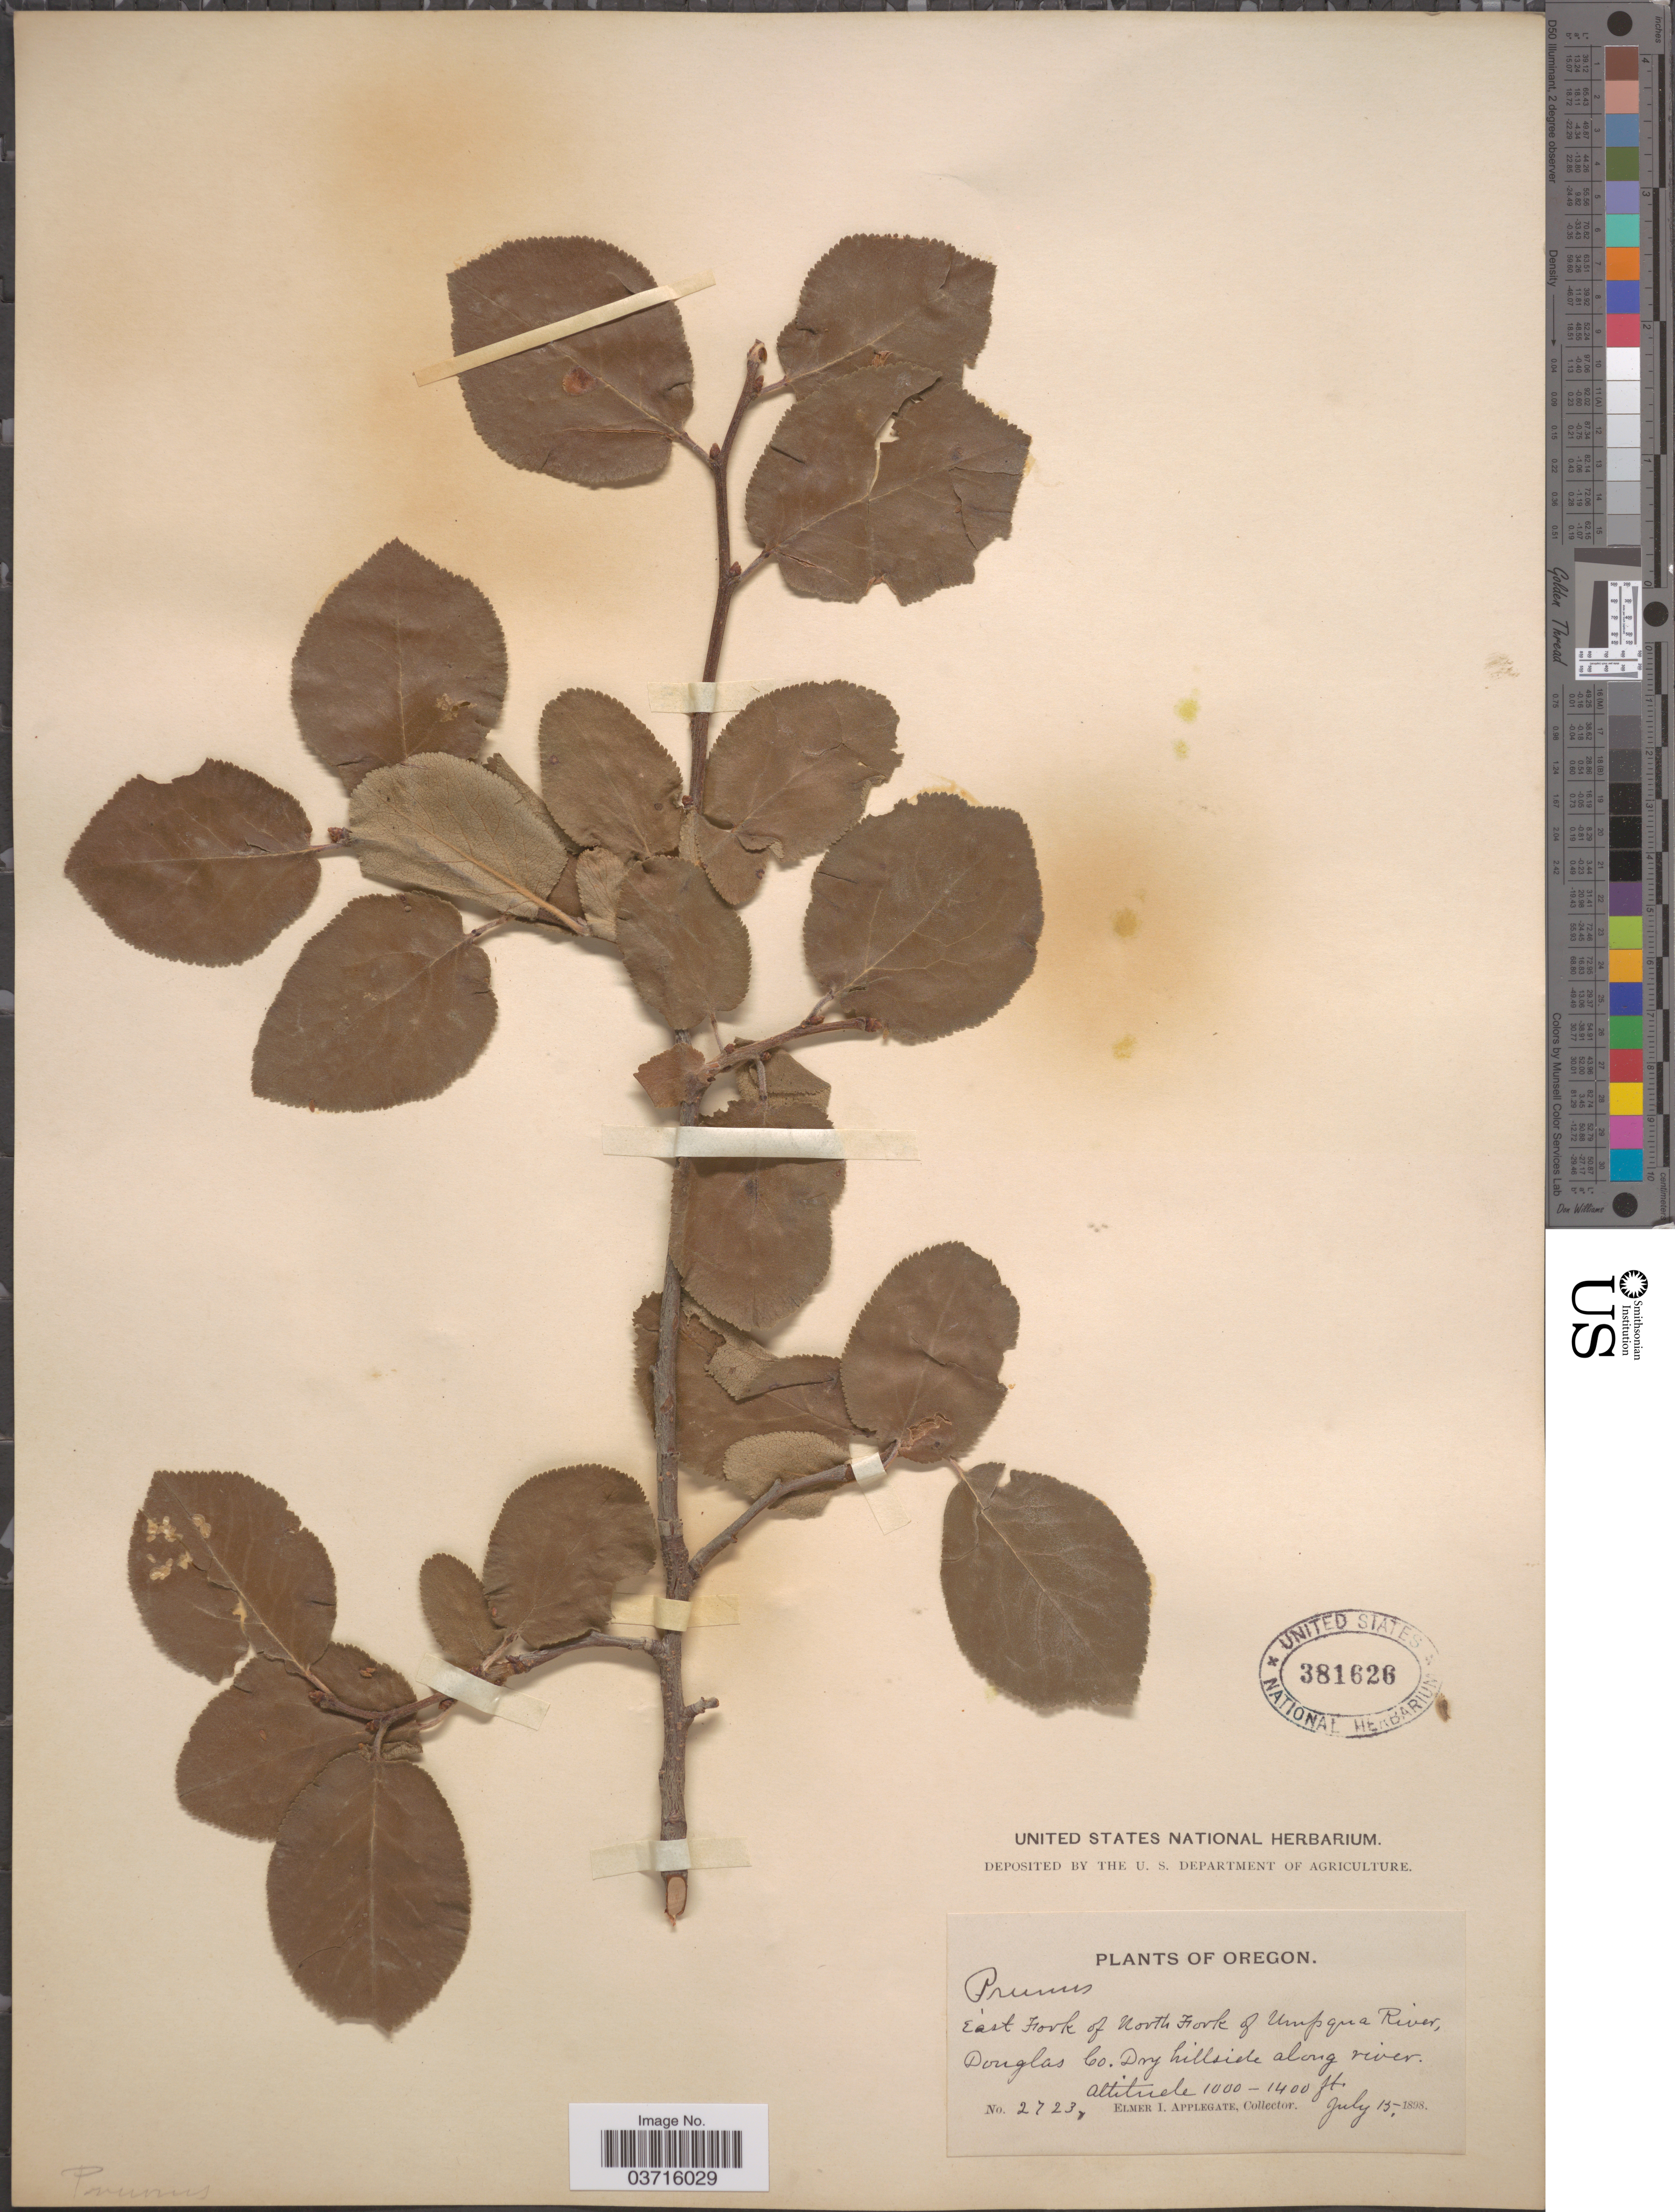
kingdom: Plantae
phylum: Tracheophyta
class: Magnoliopsida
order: Rosales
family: Rosaceae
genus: Prunus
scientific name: Prunus oregana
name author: Greene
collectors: E. I. Applegate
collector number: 2723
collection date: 1898-07-15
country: United States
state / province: Oregon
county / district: Douglas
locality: East Fork of North Fork of Umpqua River, Douglas Co. Dry hillside along river.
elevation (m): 305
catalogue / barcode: US 381626